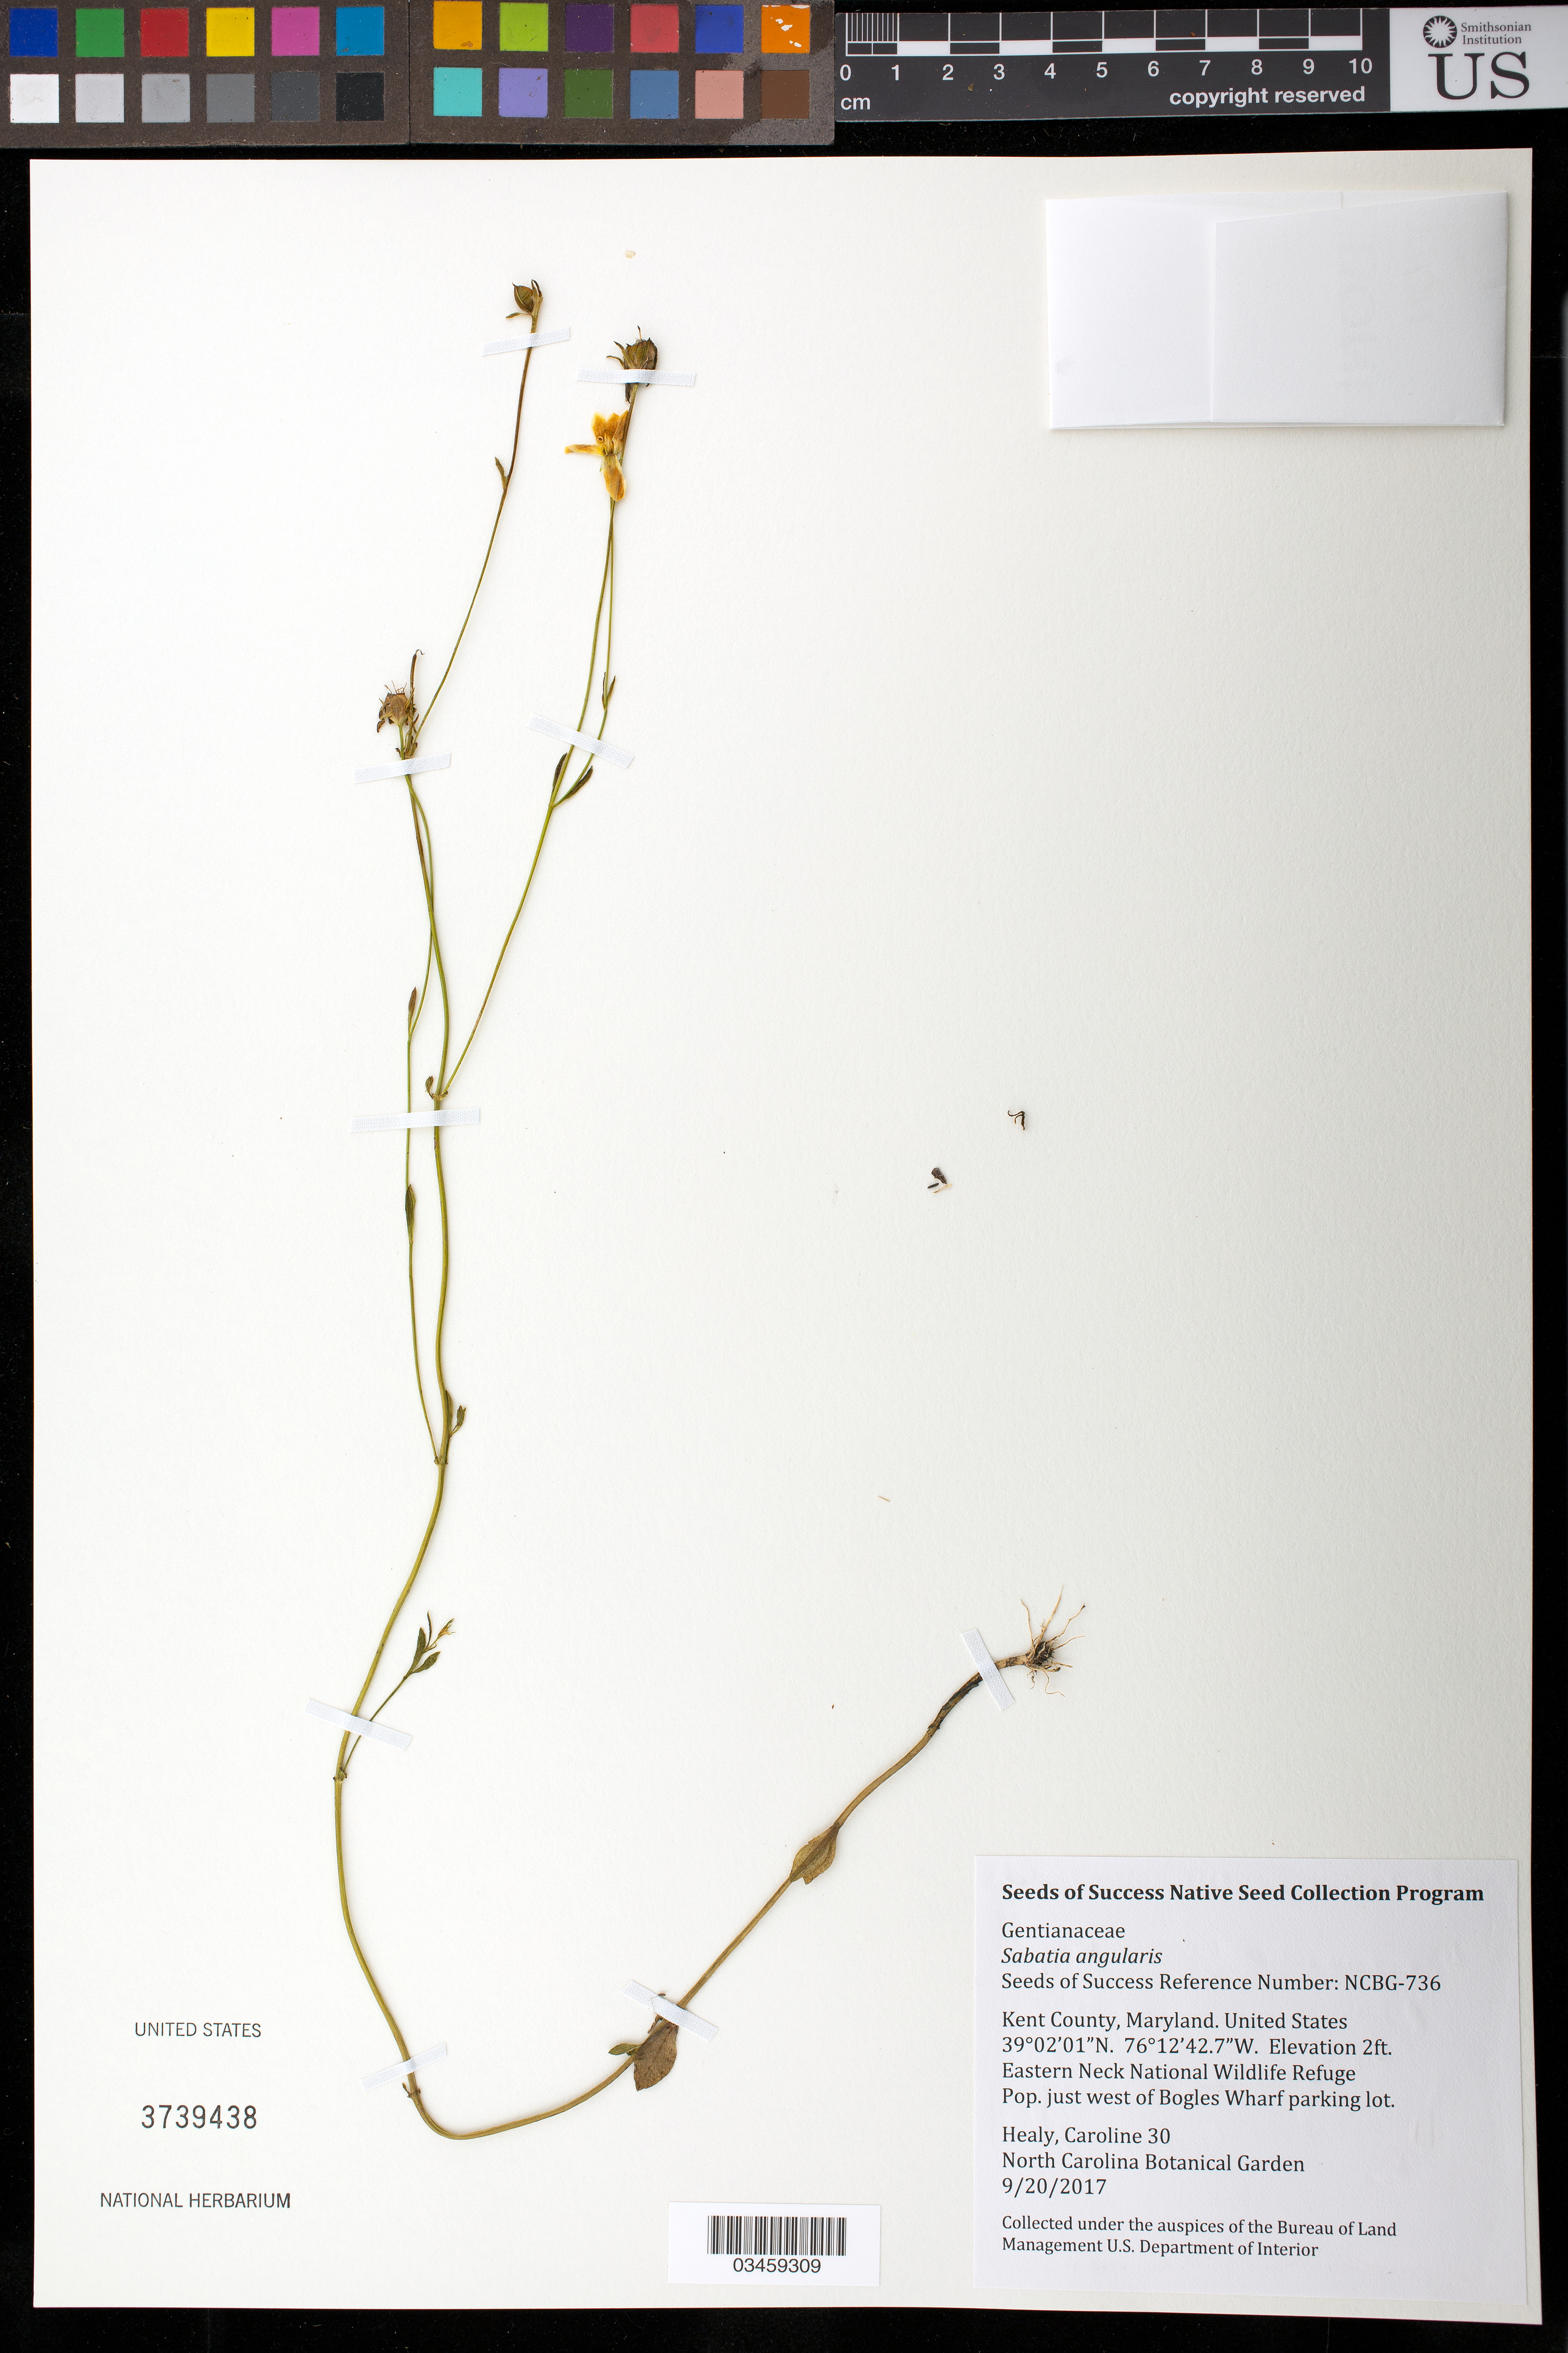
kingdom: Plantae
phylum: Tracheophyta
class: Magnoliopsida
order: Gentianales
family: Gentianaceae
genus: Sabatia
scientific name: Sabatia angularis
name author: (L.) Pursh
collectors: C. Healy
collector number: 30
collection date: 2017-09-20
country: United States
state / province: Maryland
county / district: Kent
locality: Eastern Neck National Wild Refuge, W of Bogles Wharf parking lot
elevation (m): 1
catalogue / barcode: US 3739438